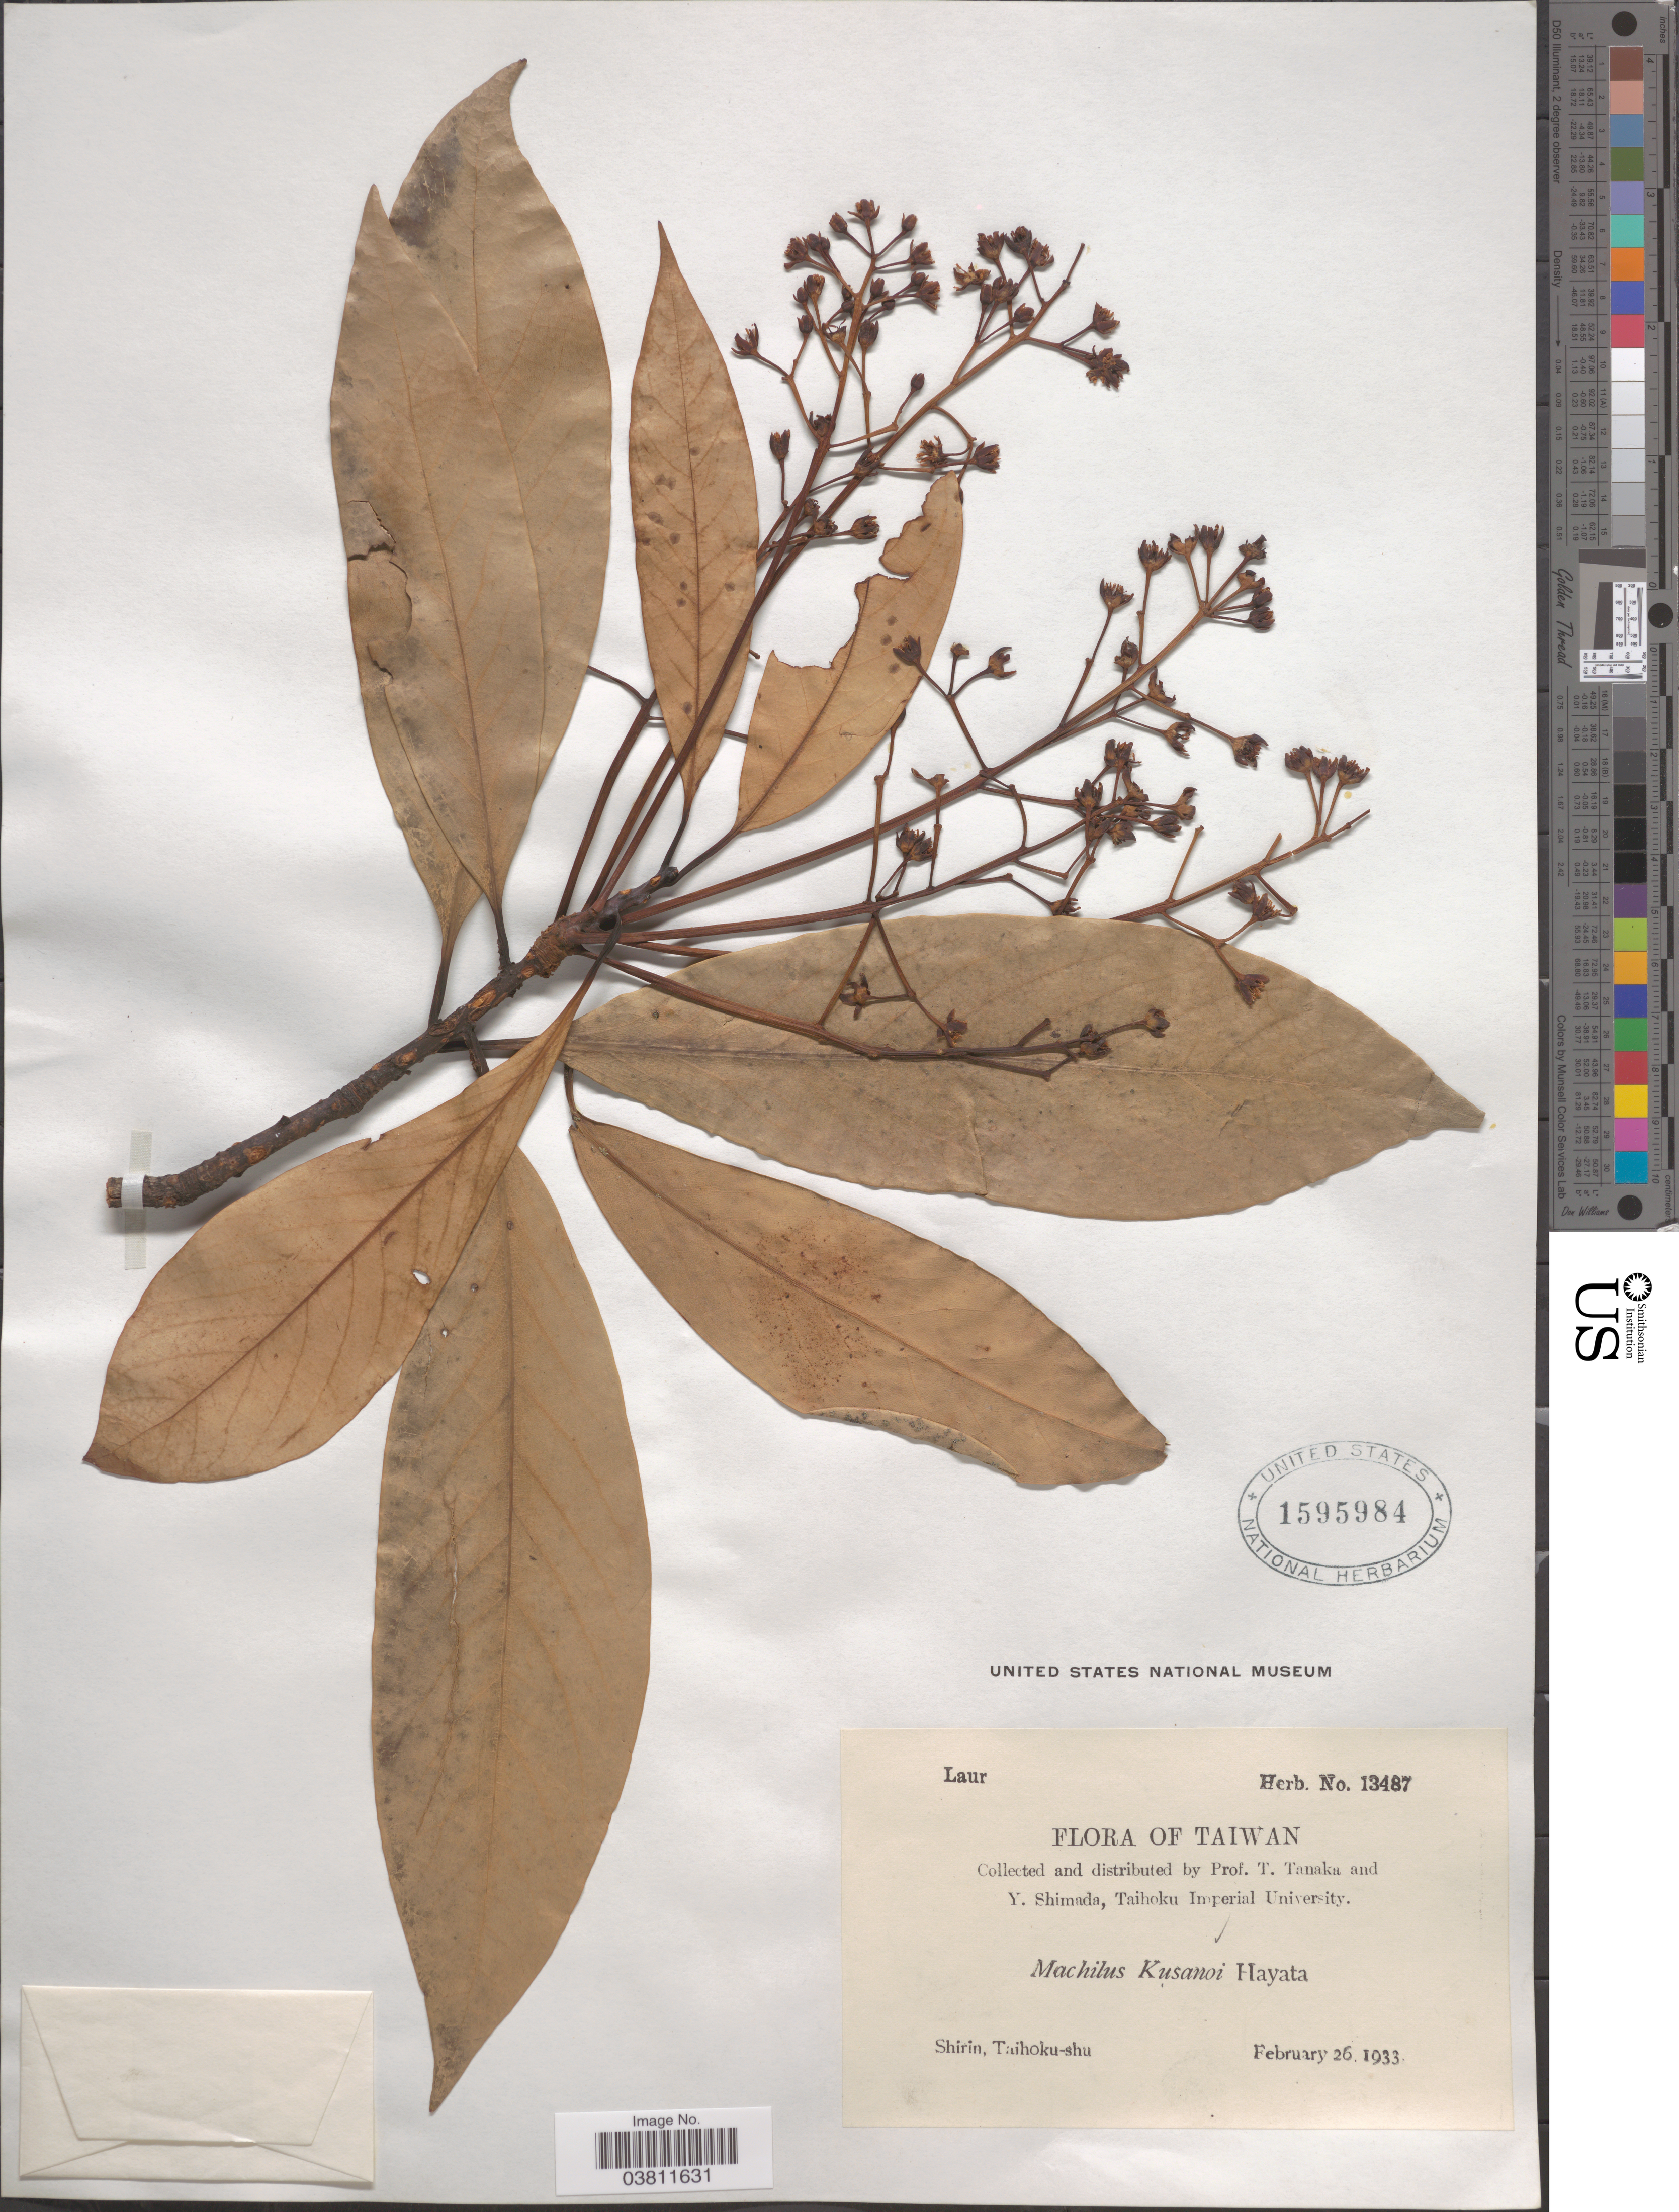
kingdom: Plantae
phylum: Tracheophyta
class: Magnoliopsida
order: Laurales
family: Lauraceae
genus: Machilus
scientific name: Machilus kusanoi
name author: Hayata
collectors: T. Tanaka & Y. Shimada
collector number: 13487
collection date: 1933-02-26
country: Taiwan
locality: Shirin, Taihoku-shu.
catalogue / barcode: US 1595984